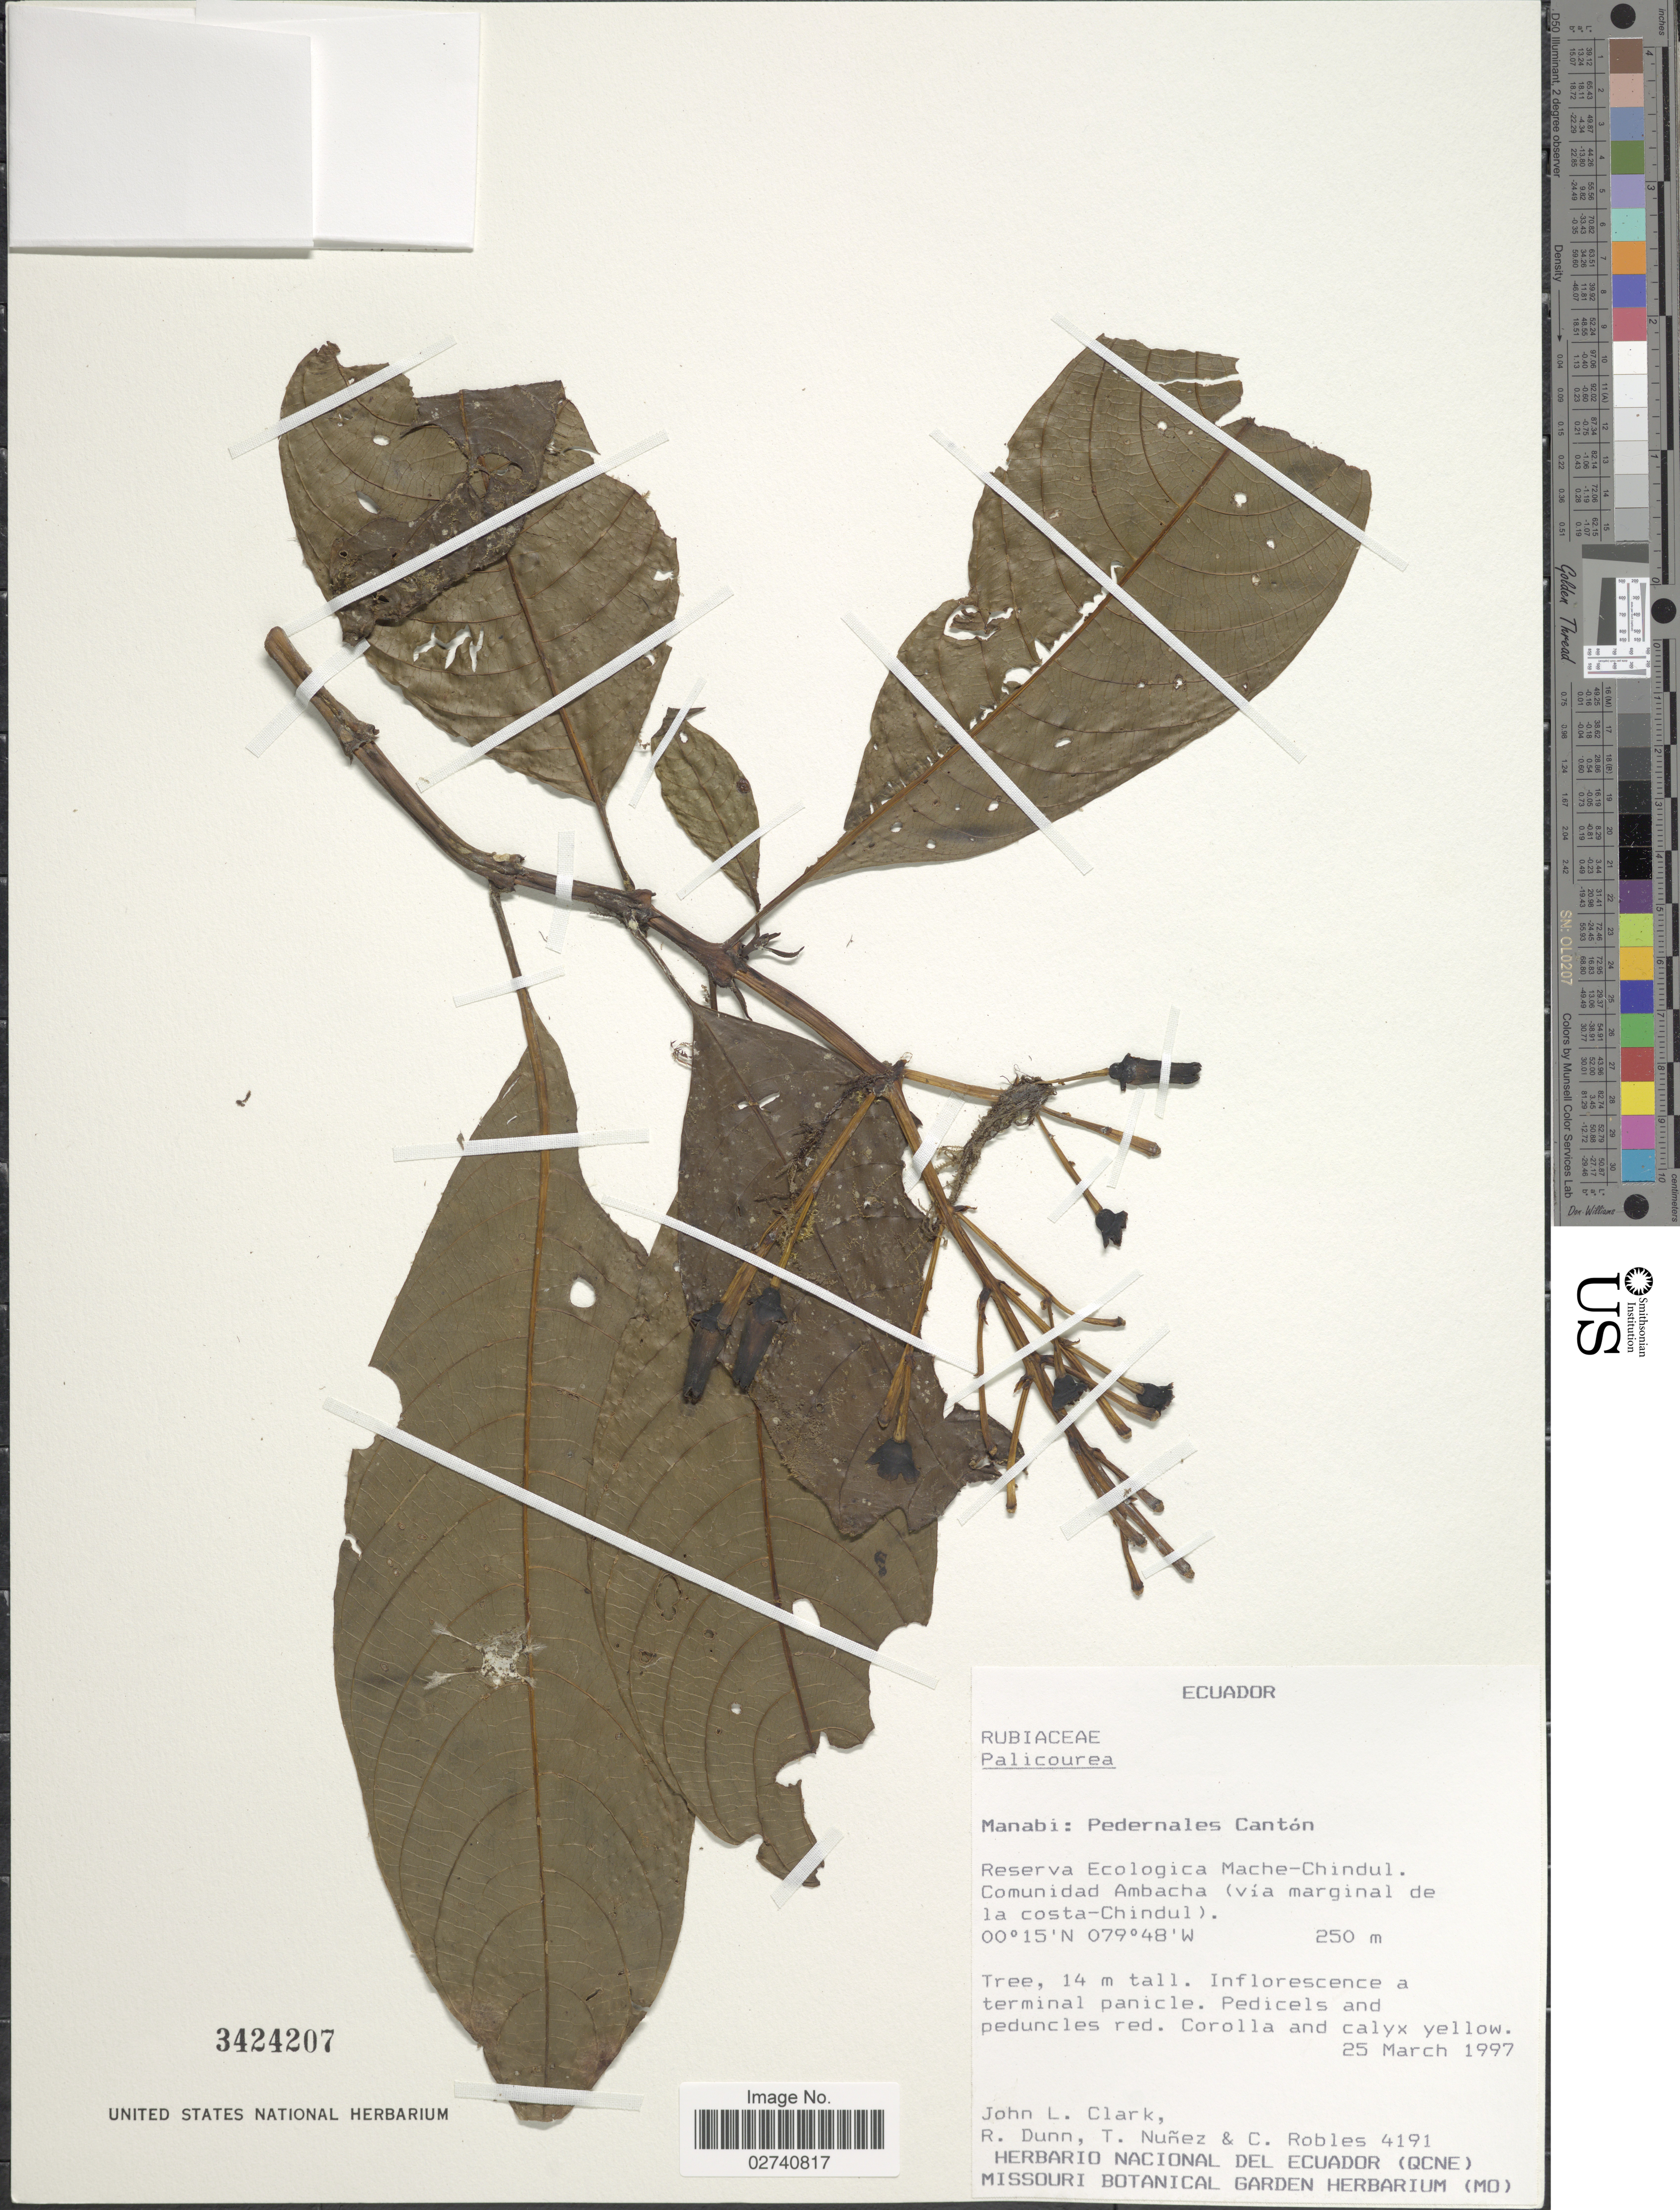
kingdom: Plantae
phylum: Tracheophyta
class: Magnoliopsida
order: Gentianales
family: Rubiaceae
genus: Palicourea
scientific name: Palicourea sp.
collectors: J. L. Clark, R. Dunn, T. Núñez & C. Robles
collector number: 4191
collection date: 1997-03-25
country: Ecuador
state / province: Manabí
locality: Pedernales Canton. Reserva Ecologica Mache-Chindul. Comunidad Ambacga (via marginal de la costa-Chindul)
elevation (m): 250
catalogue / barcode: US 3424207